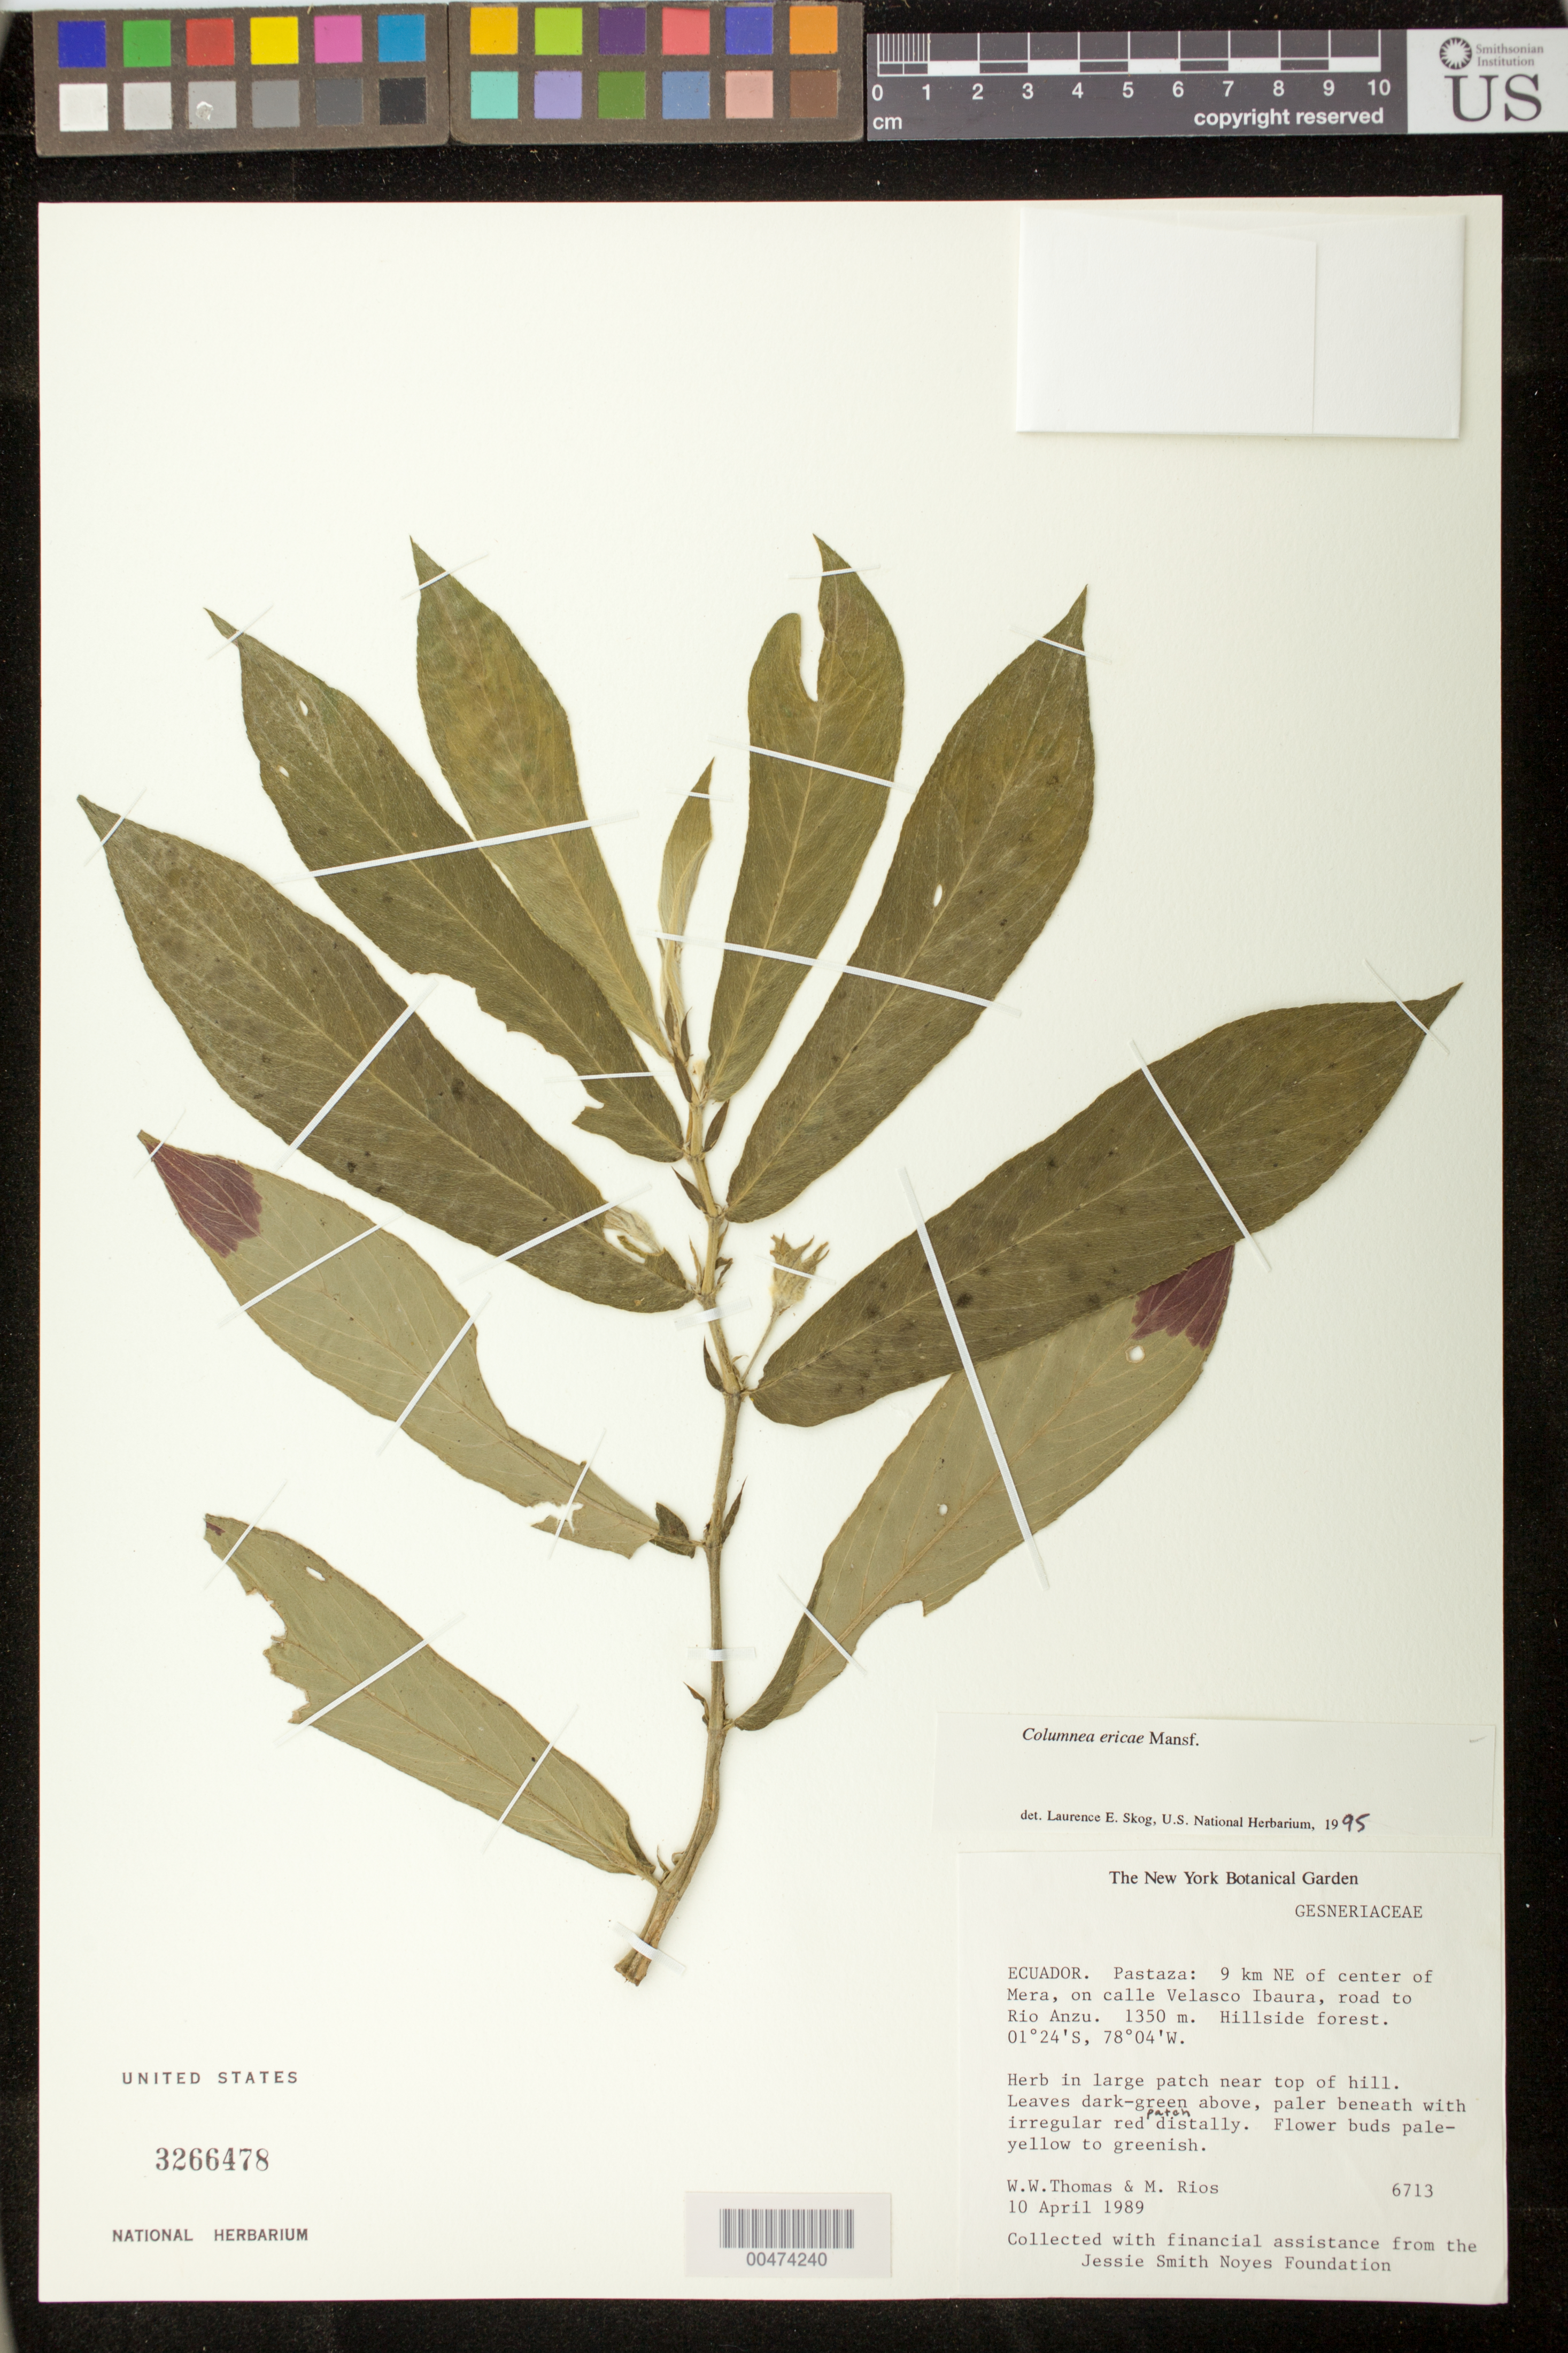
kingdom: Plantae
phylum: Tracheophyta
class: Magnoliopsida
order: Lamiales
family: Gesneriaceae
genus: Columnea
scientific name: Columnea ericae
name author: Mansf.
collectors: W. W. Thomas & M. Rios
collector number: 6713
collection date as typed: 10 Apr 1989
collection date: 1989-04-10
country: Ecuador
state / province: Pastaza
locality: NE of Mera, road to Rio Anzu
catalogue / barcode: US 3266478